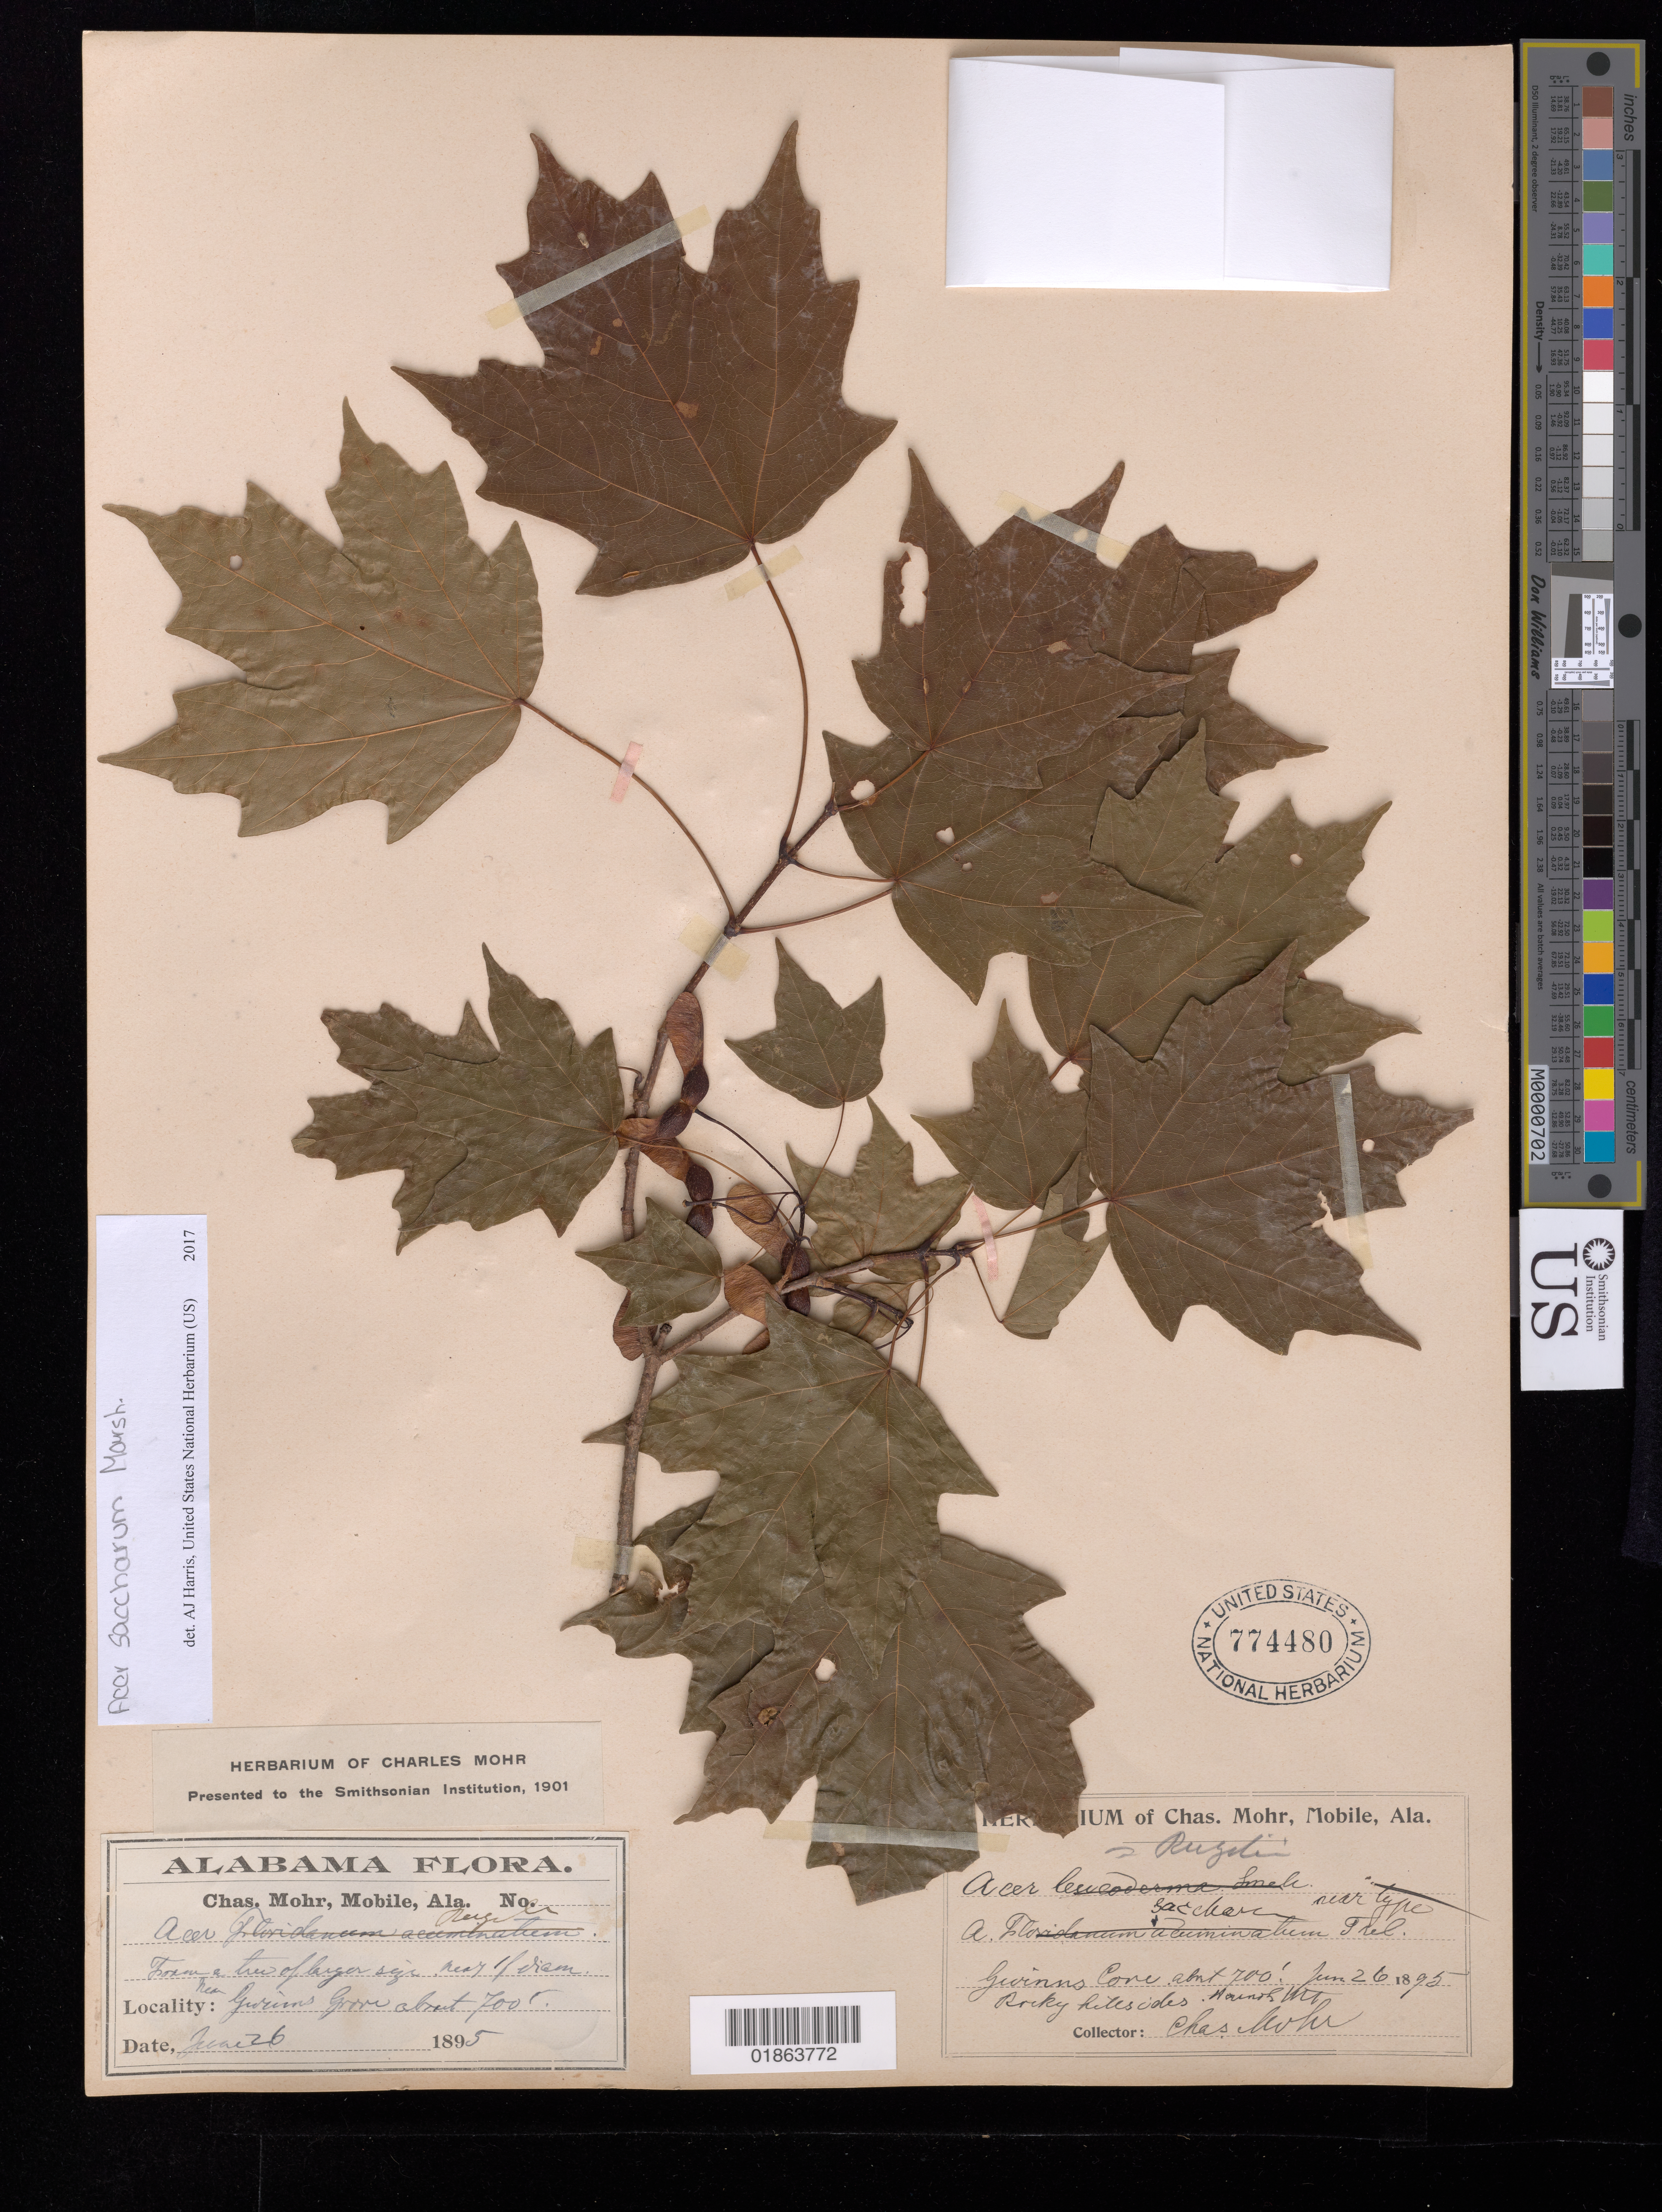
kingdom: Plantae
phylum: Tracheophyta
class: Magnoliopsida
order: Sapindales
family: Sapindaceae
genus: Acer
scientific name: Acer saccharum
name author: Marshall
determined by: Harris, A. J., (UNITED STATES)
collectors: C. T. Mohr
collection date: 1895-06-26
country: United States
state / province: Alabama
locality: Givinns Cove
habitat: Rocky hillsides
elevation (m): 213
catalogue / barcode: US 774480